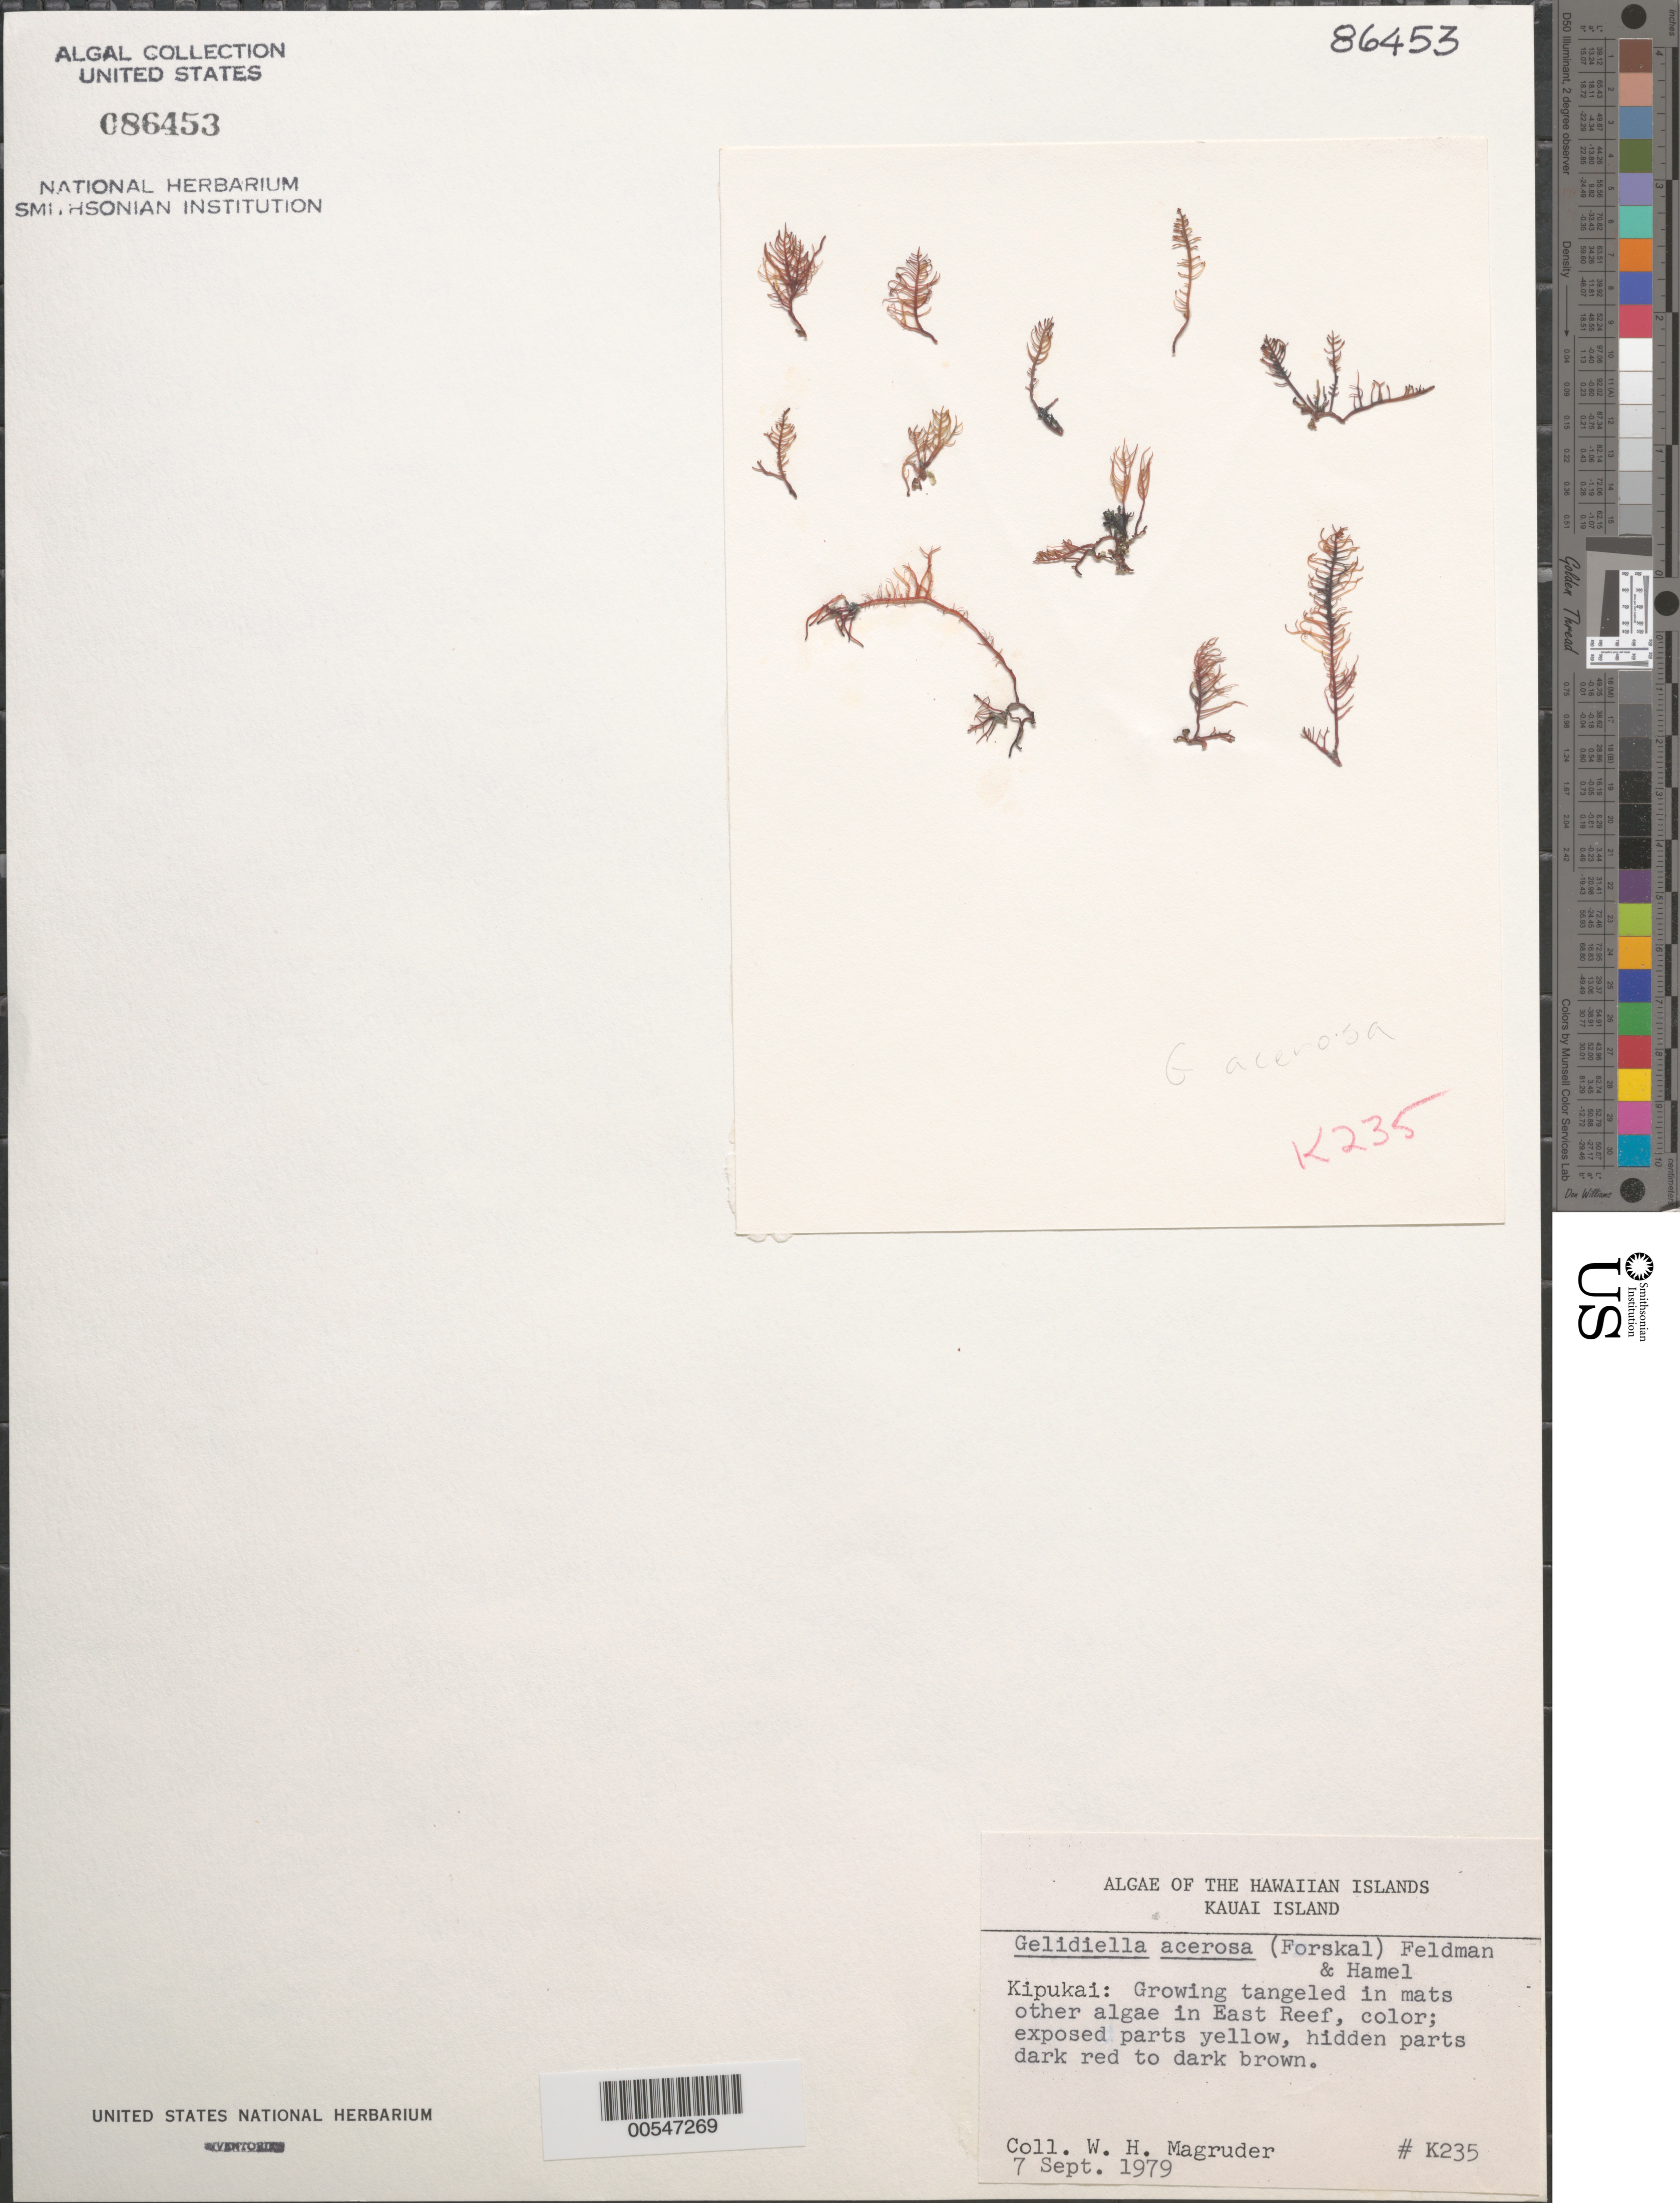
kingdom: Plantae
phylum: Rhodophyta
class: Florideophyceae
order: Gelidiales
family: Gelidiellaceae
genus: Gelidiella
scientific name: Gelidiella acerosa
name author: (Forssk.) Feldmann & G. Hamel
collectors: W. Magruder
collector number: K235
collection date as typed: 07 Sep 1979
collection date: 1979-09-07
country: United States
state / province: Hawaii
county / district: Kauai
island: Kaua'i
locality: Kipukai, east reef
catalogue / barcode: US 86453